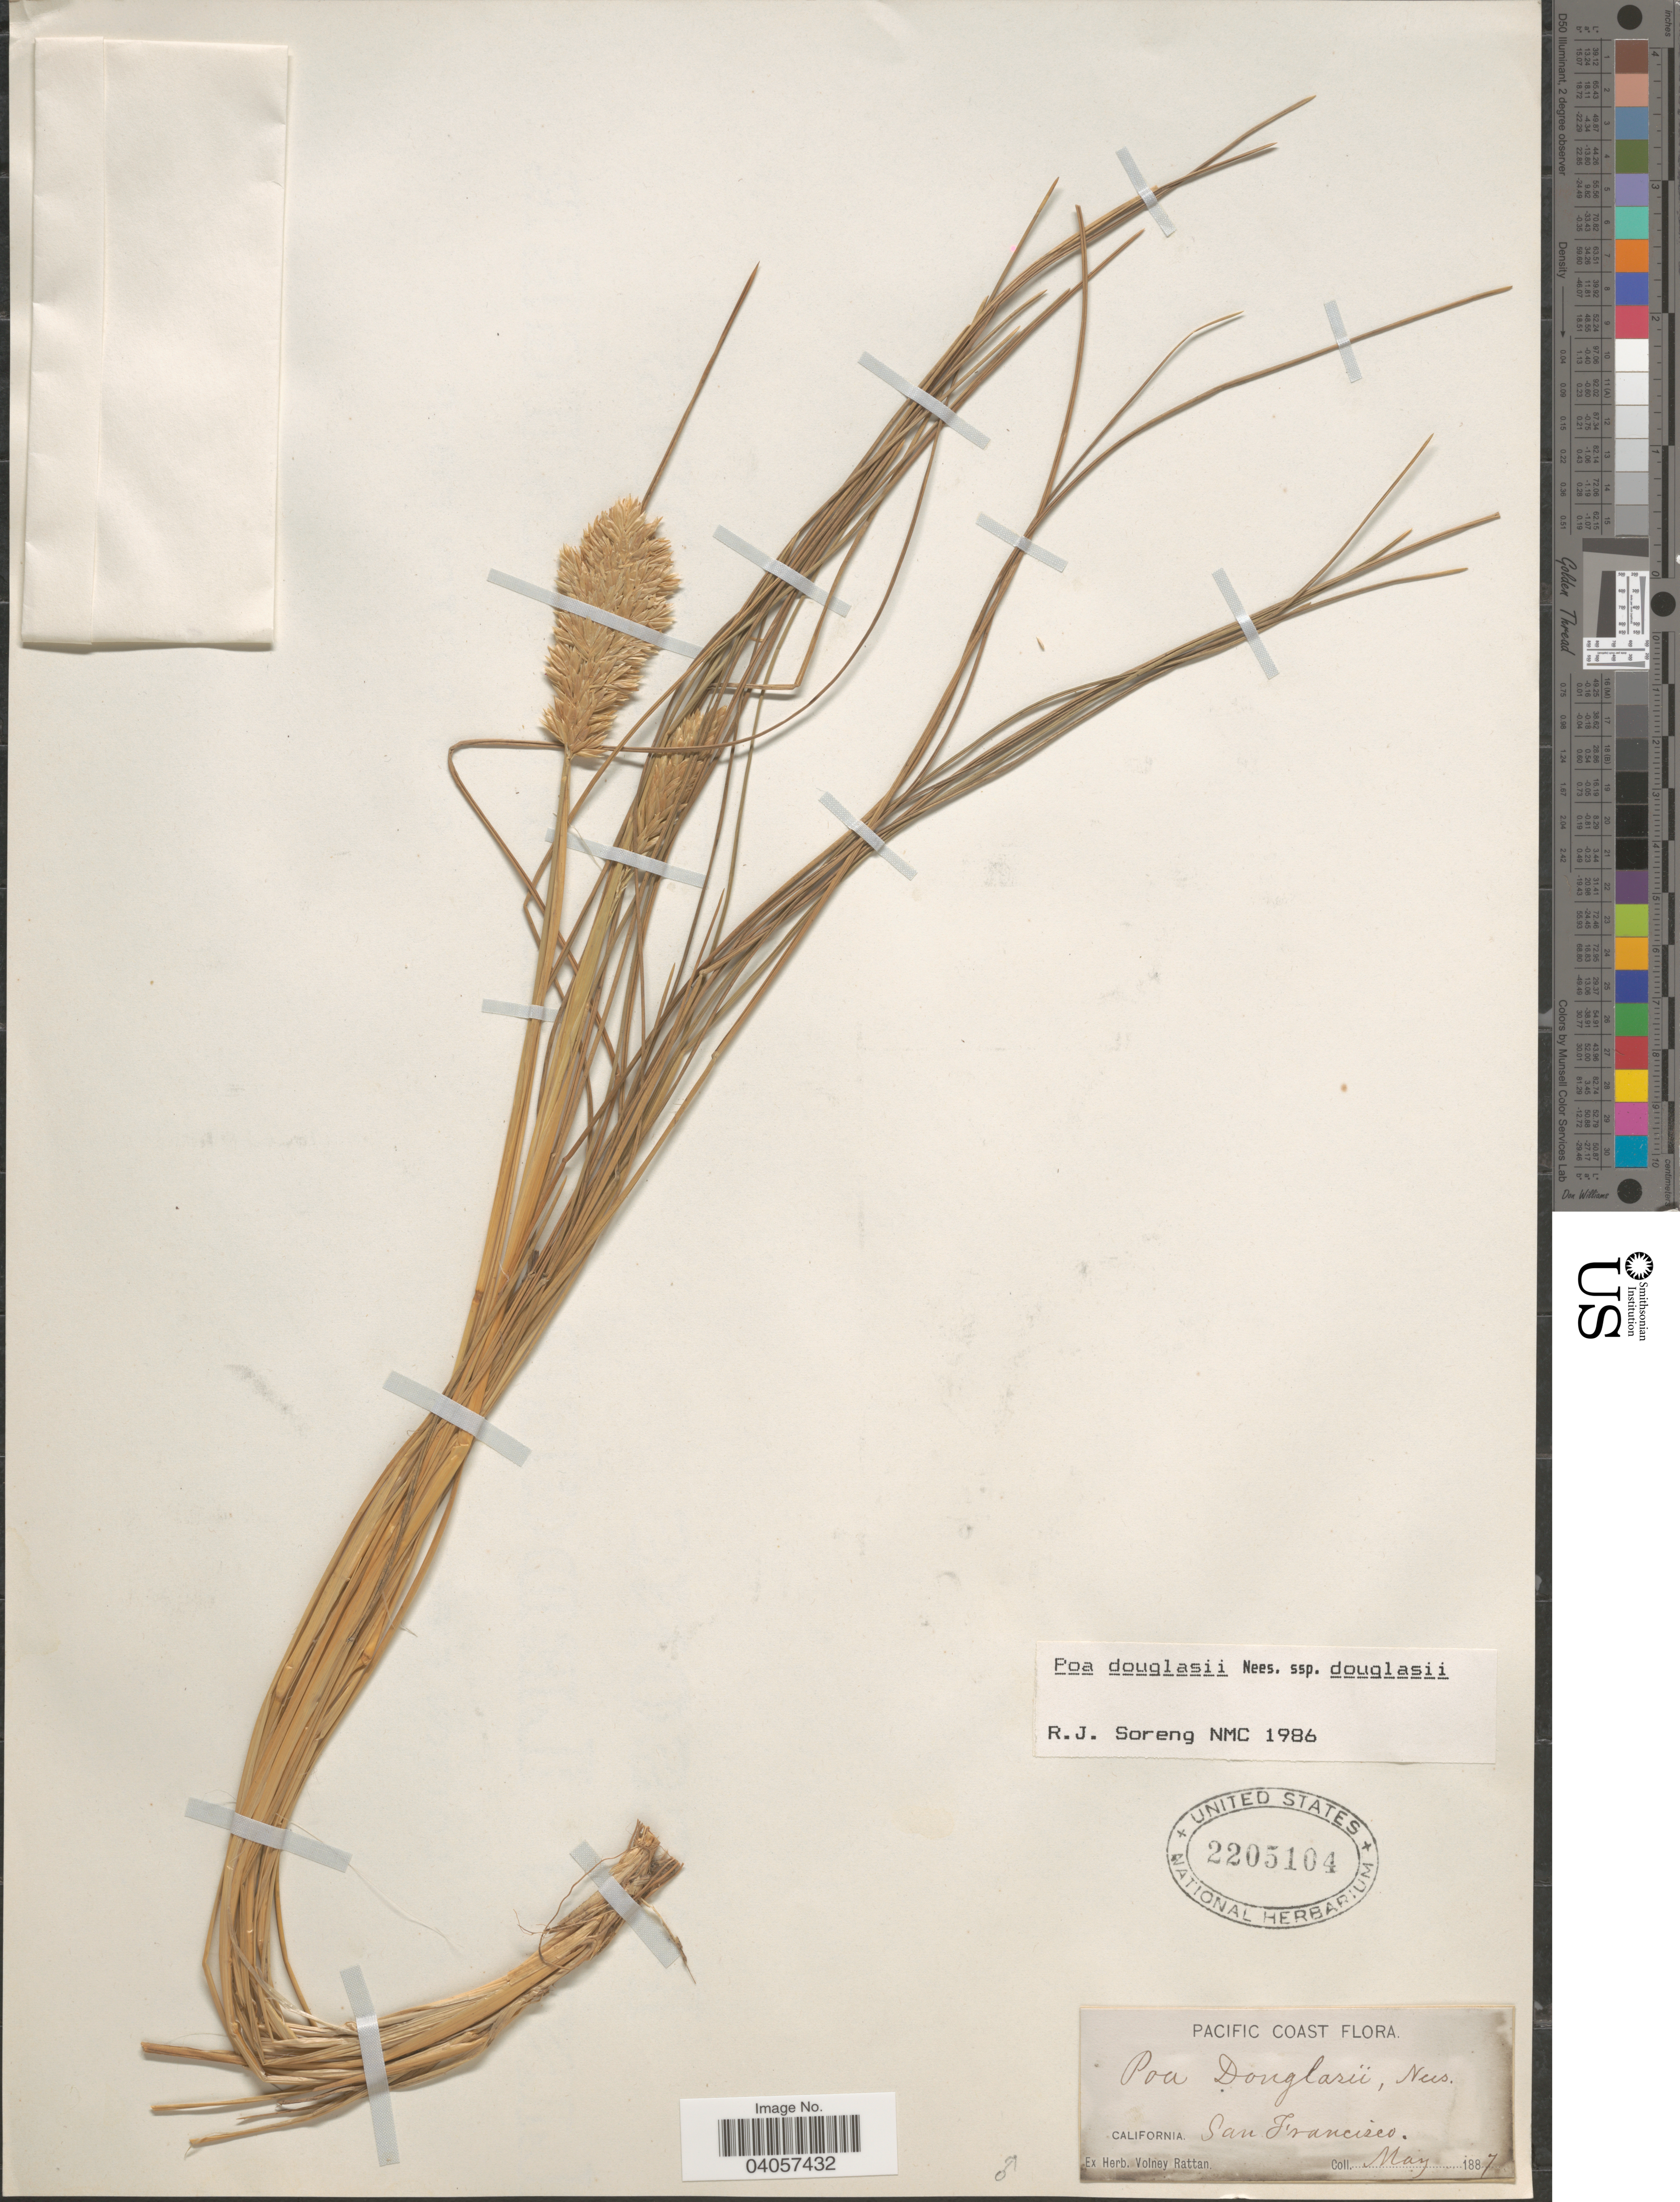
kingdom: Plantae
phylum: Tracheophyta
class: Liliopsida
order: Poales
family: Poaceae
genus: Poa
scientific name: Poa douglasii subsp. douglasii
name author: Nees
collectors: Ex herb. Volney Rattan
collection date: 1887-05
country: United States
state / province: California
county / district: San Francisco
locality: Pacific Coast. San Francisco.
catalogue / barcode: US 2205104